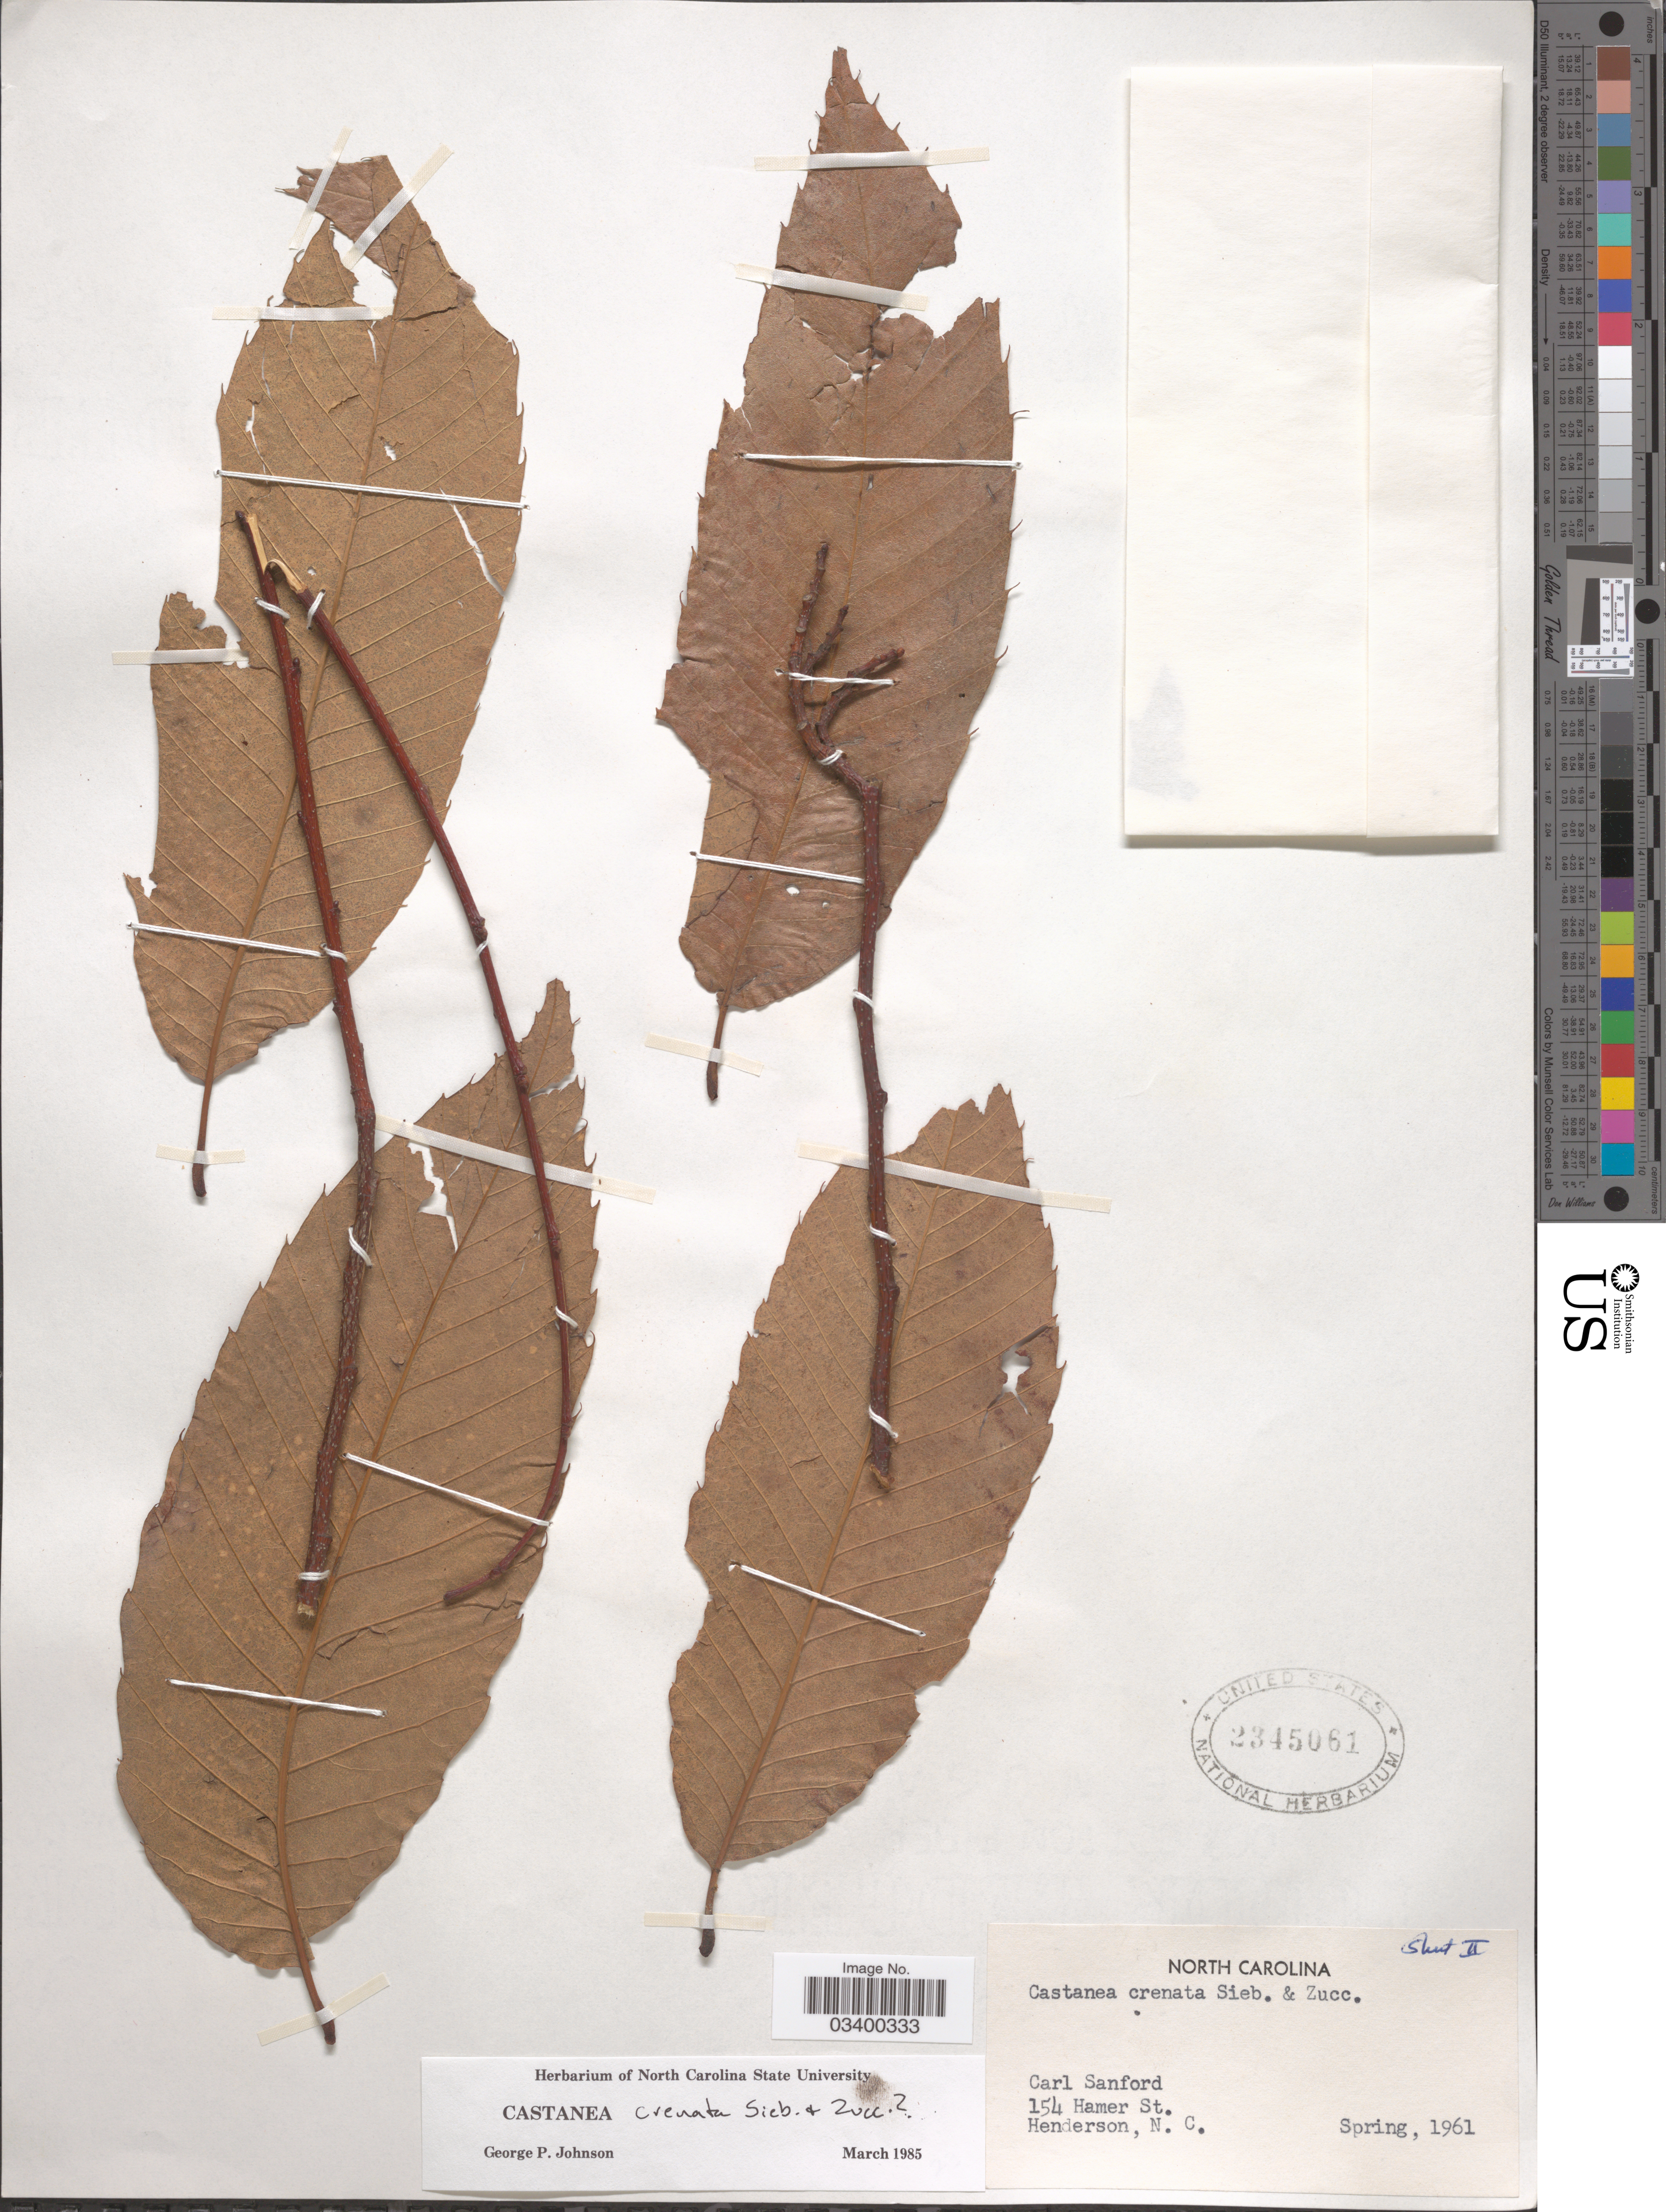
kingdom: Plantae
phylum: Tracheophyta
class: Magnoliopsida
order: Fagales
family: Fagaceae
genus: Castanea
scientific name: Castanea crenata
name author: Siebold & Zucc.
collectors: C. Sanford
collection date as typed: Spring, 1961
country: United States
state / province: North Carolina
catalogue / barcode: US 2345061